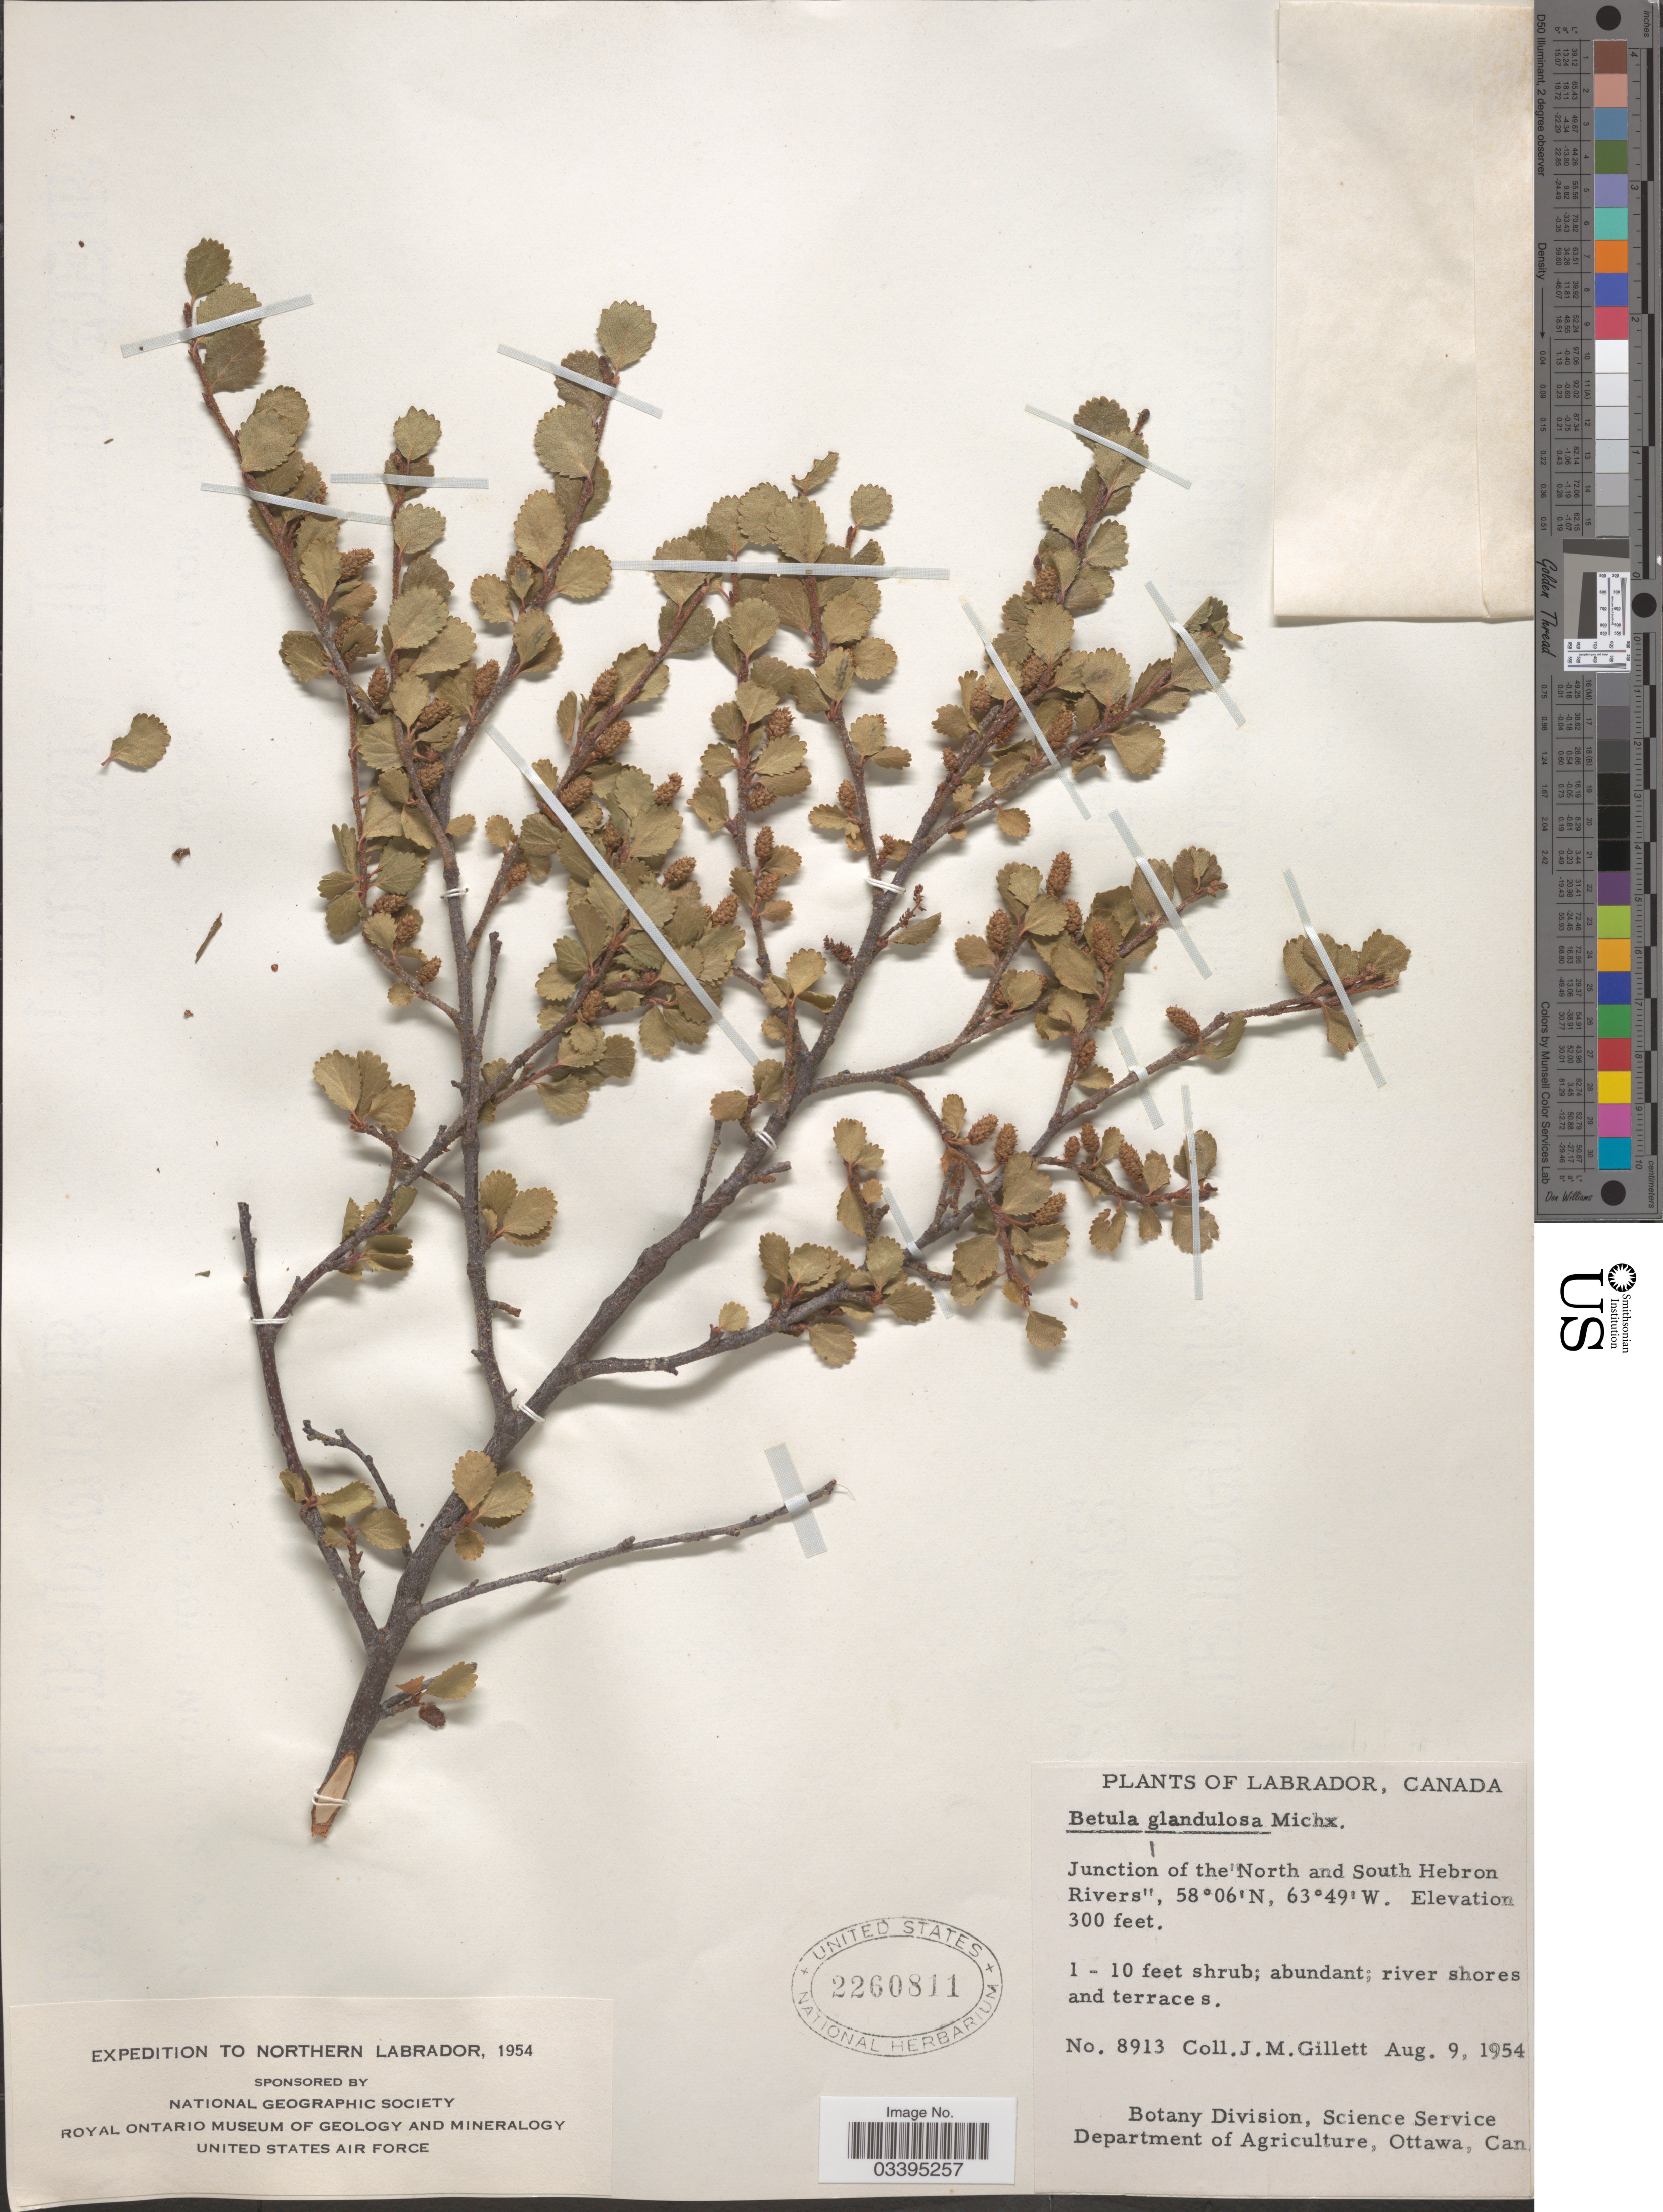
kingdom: Plantae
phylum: Tracheophyta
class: Magnoliopsida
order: Fagales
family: Betulaceae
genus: Betula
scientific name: Betula glandulosa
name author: Michx.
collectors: J. M. Gillett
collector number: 8913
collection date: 1954-08-09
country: Canada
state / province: Newfoundland and Labrador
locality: Northern Labrador. Junction of the North and South Hebron Rivers.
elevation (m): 91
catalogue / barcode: US 2260811